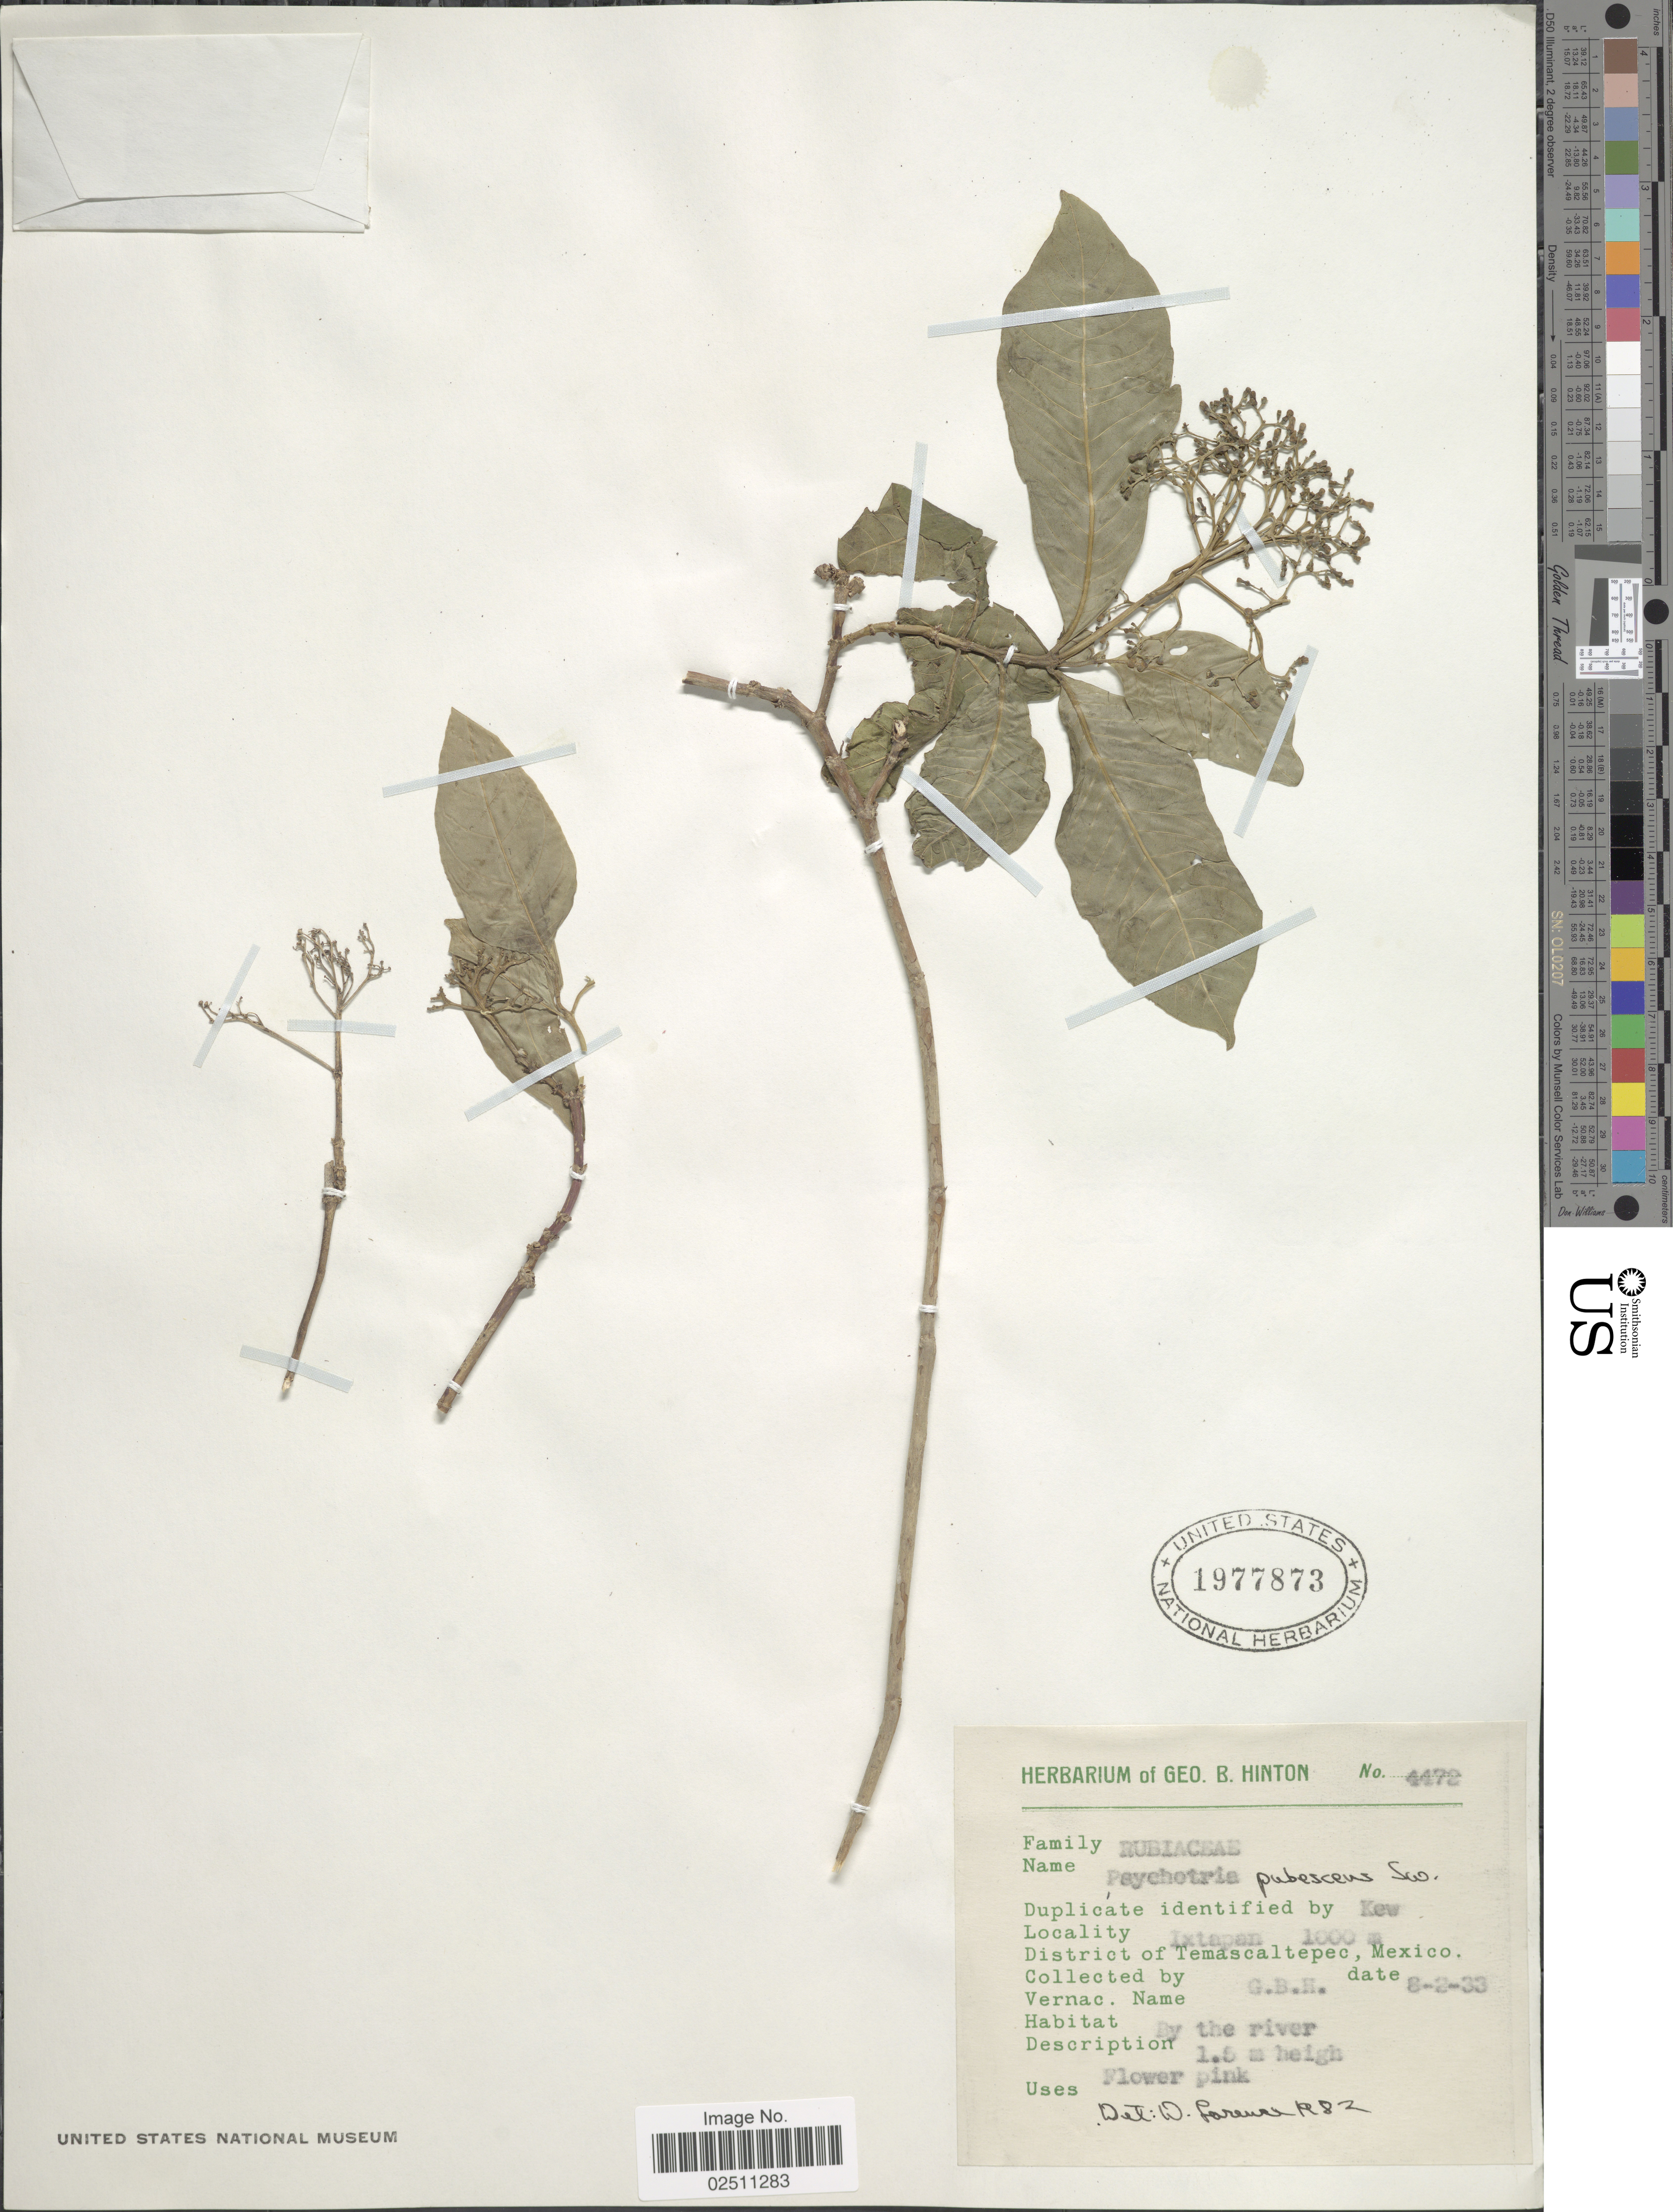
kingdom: Plantae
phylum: Tracheophyta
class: Magnoliopsida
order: Gentianales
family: Rubiaceae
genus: Psychotria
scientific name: Psychotria pubescens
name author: Sw.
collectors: G. B. Hinton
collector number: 4472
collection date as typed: Transcribed d/m/y: 2/8/33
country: Mexico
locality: Ixtapan, District of Temascaltepec, by the river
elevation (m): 1000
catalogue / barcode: US 1977873